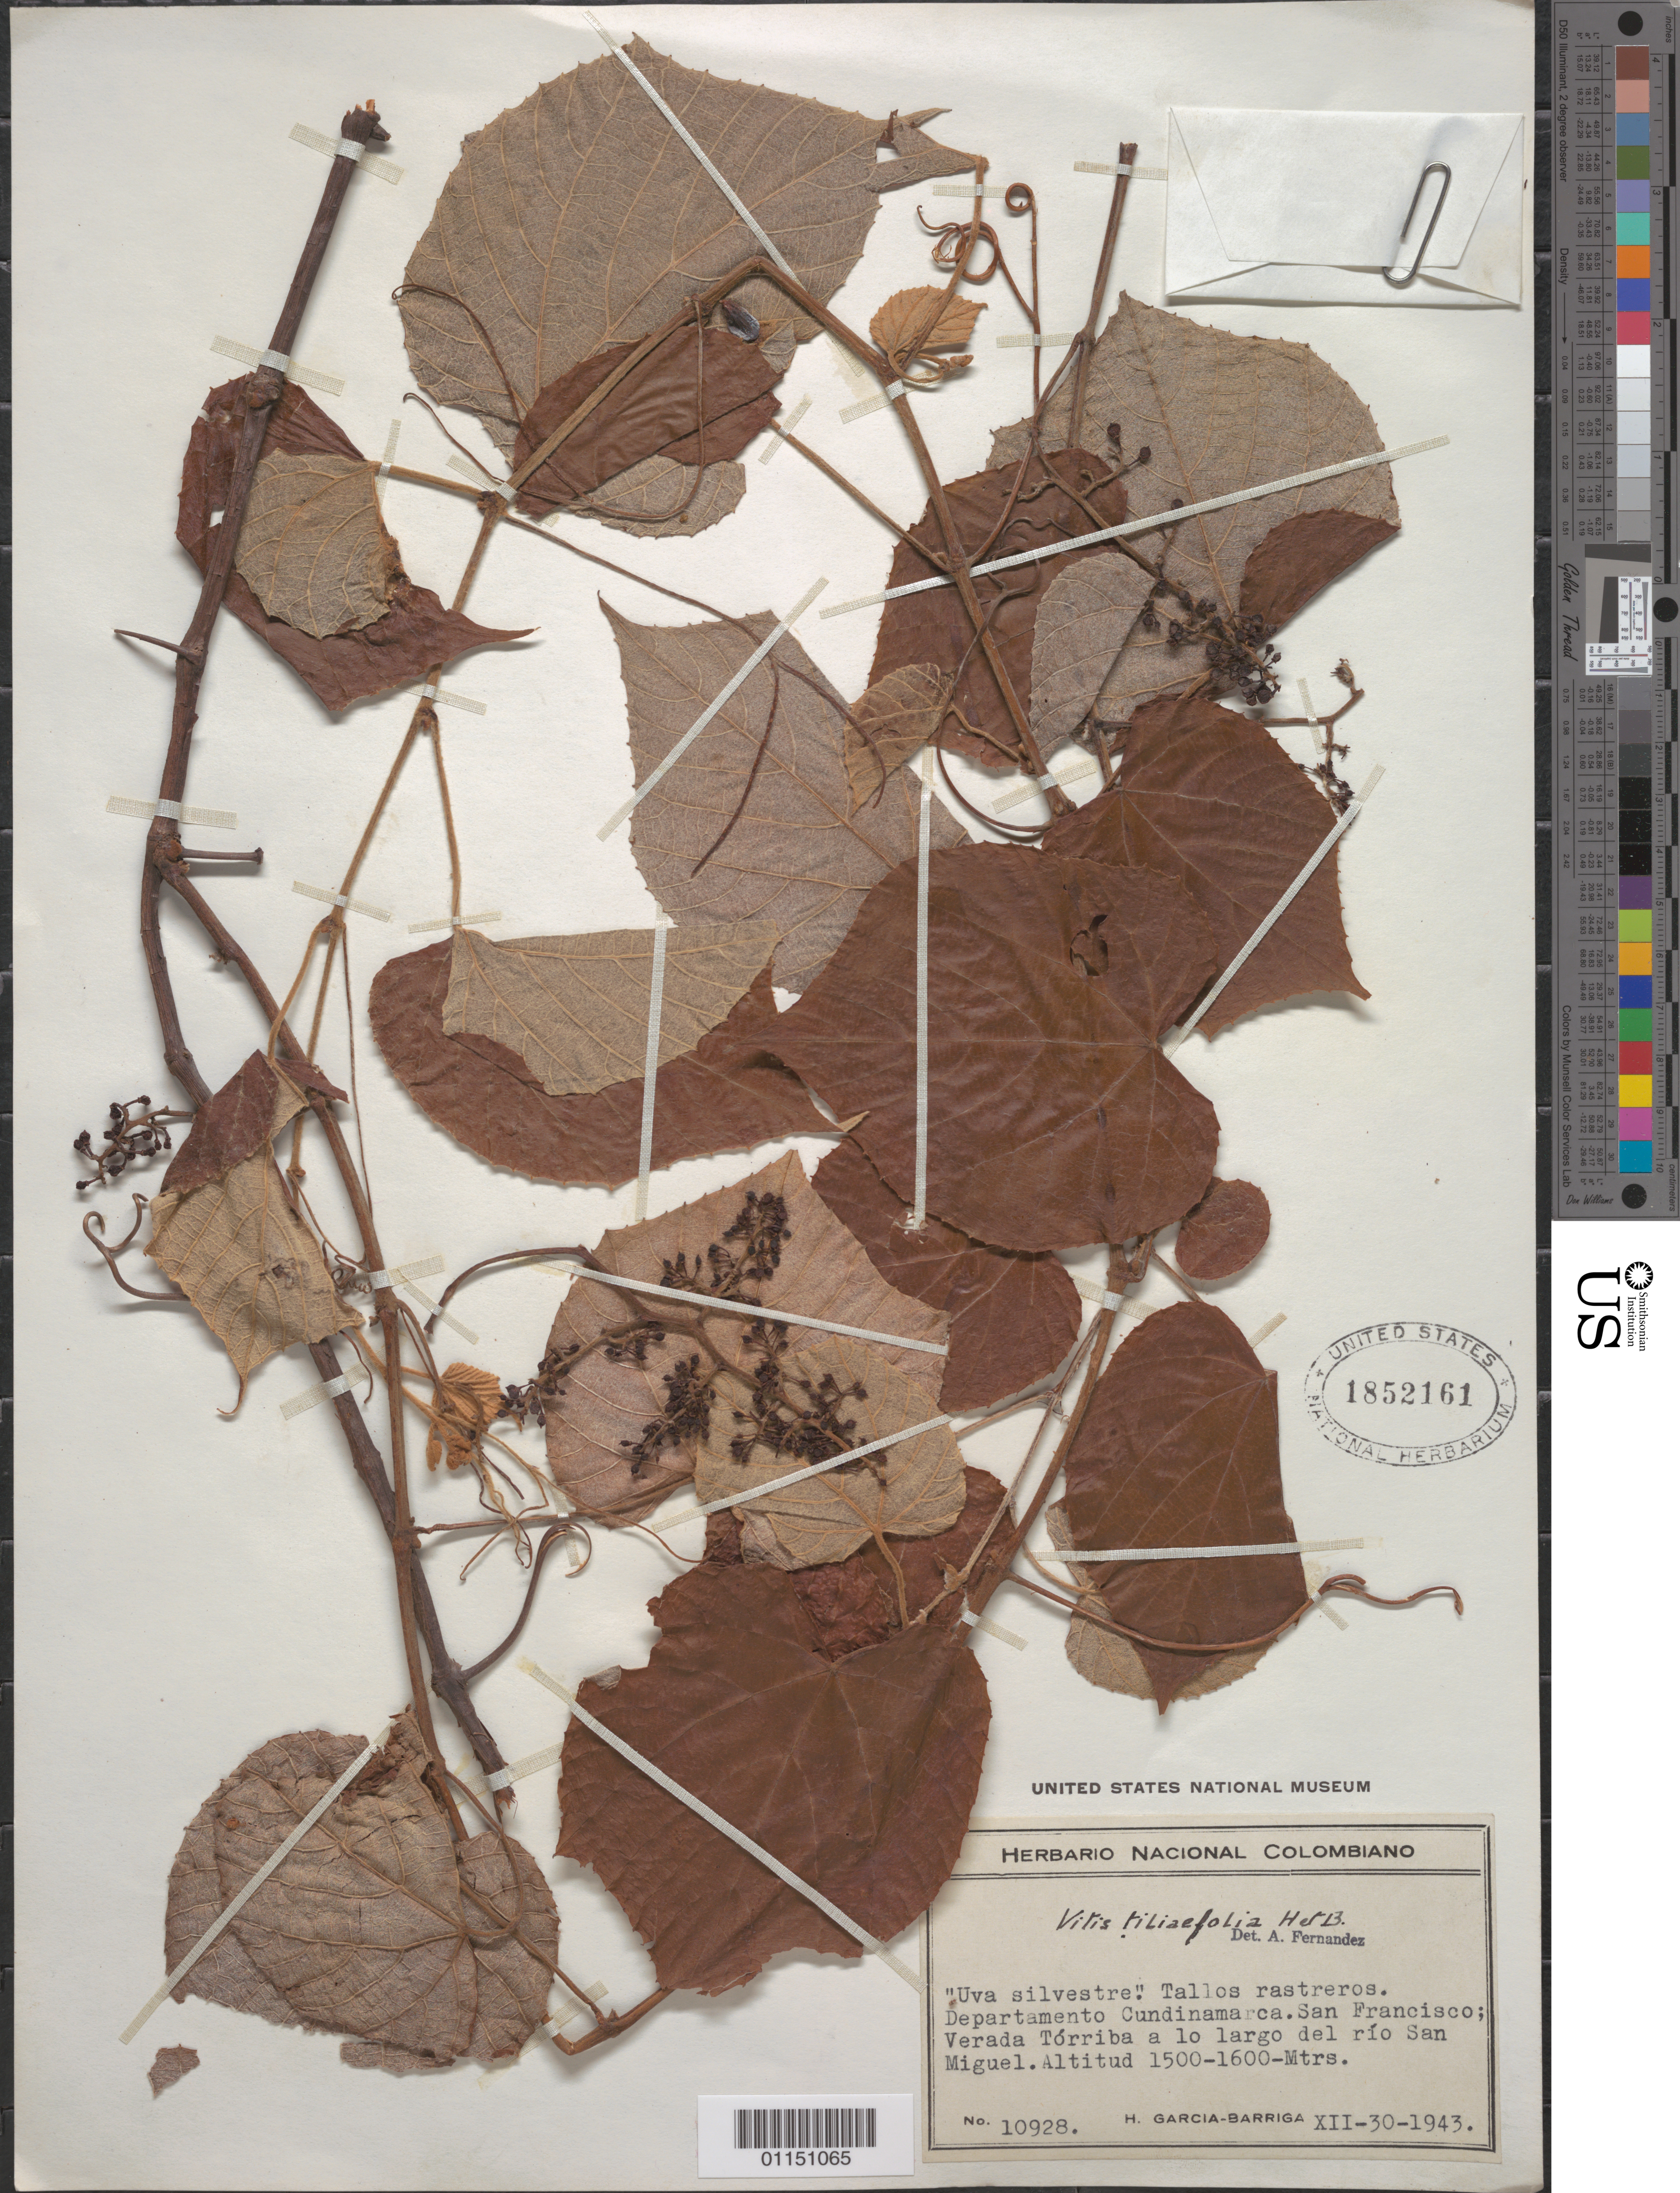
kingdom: Plantae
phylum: Tracheophyta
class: Magnoliopsida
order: Vitales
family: Vitaceae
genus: Vitis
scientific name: Vitis tiliaefolia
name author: Willd.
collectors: H. García Barriga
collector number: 10928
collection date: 1943-12-30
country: Colombia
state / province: Cundinamarca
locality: San Francisco; Verada Torriba a lo largo del rio San Miguel.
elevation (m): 1500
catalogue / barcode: US 1852161